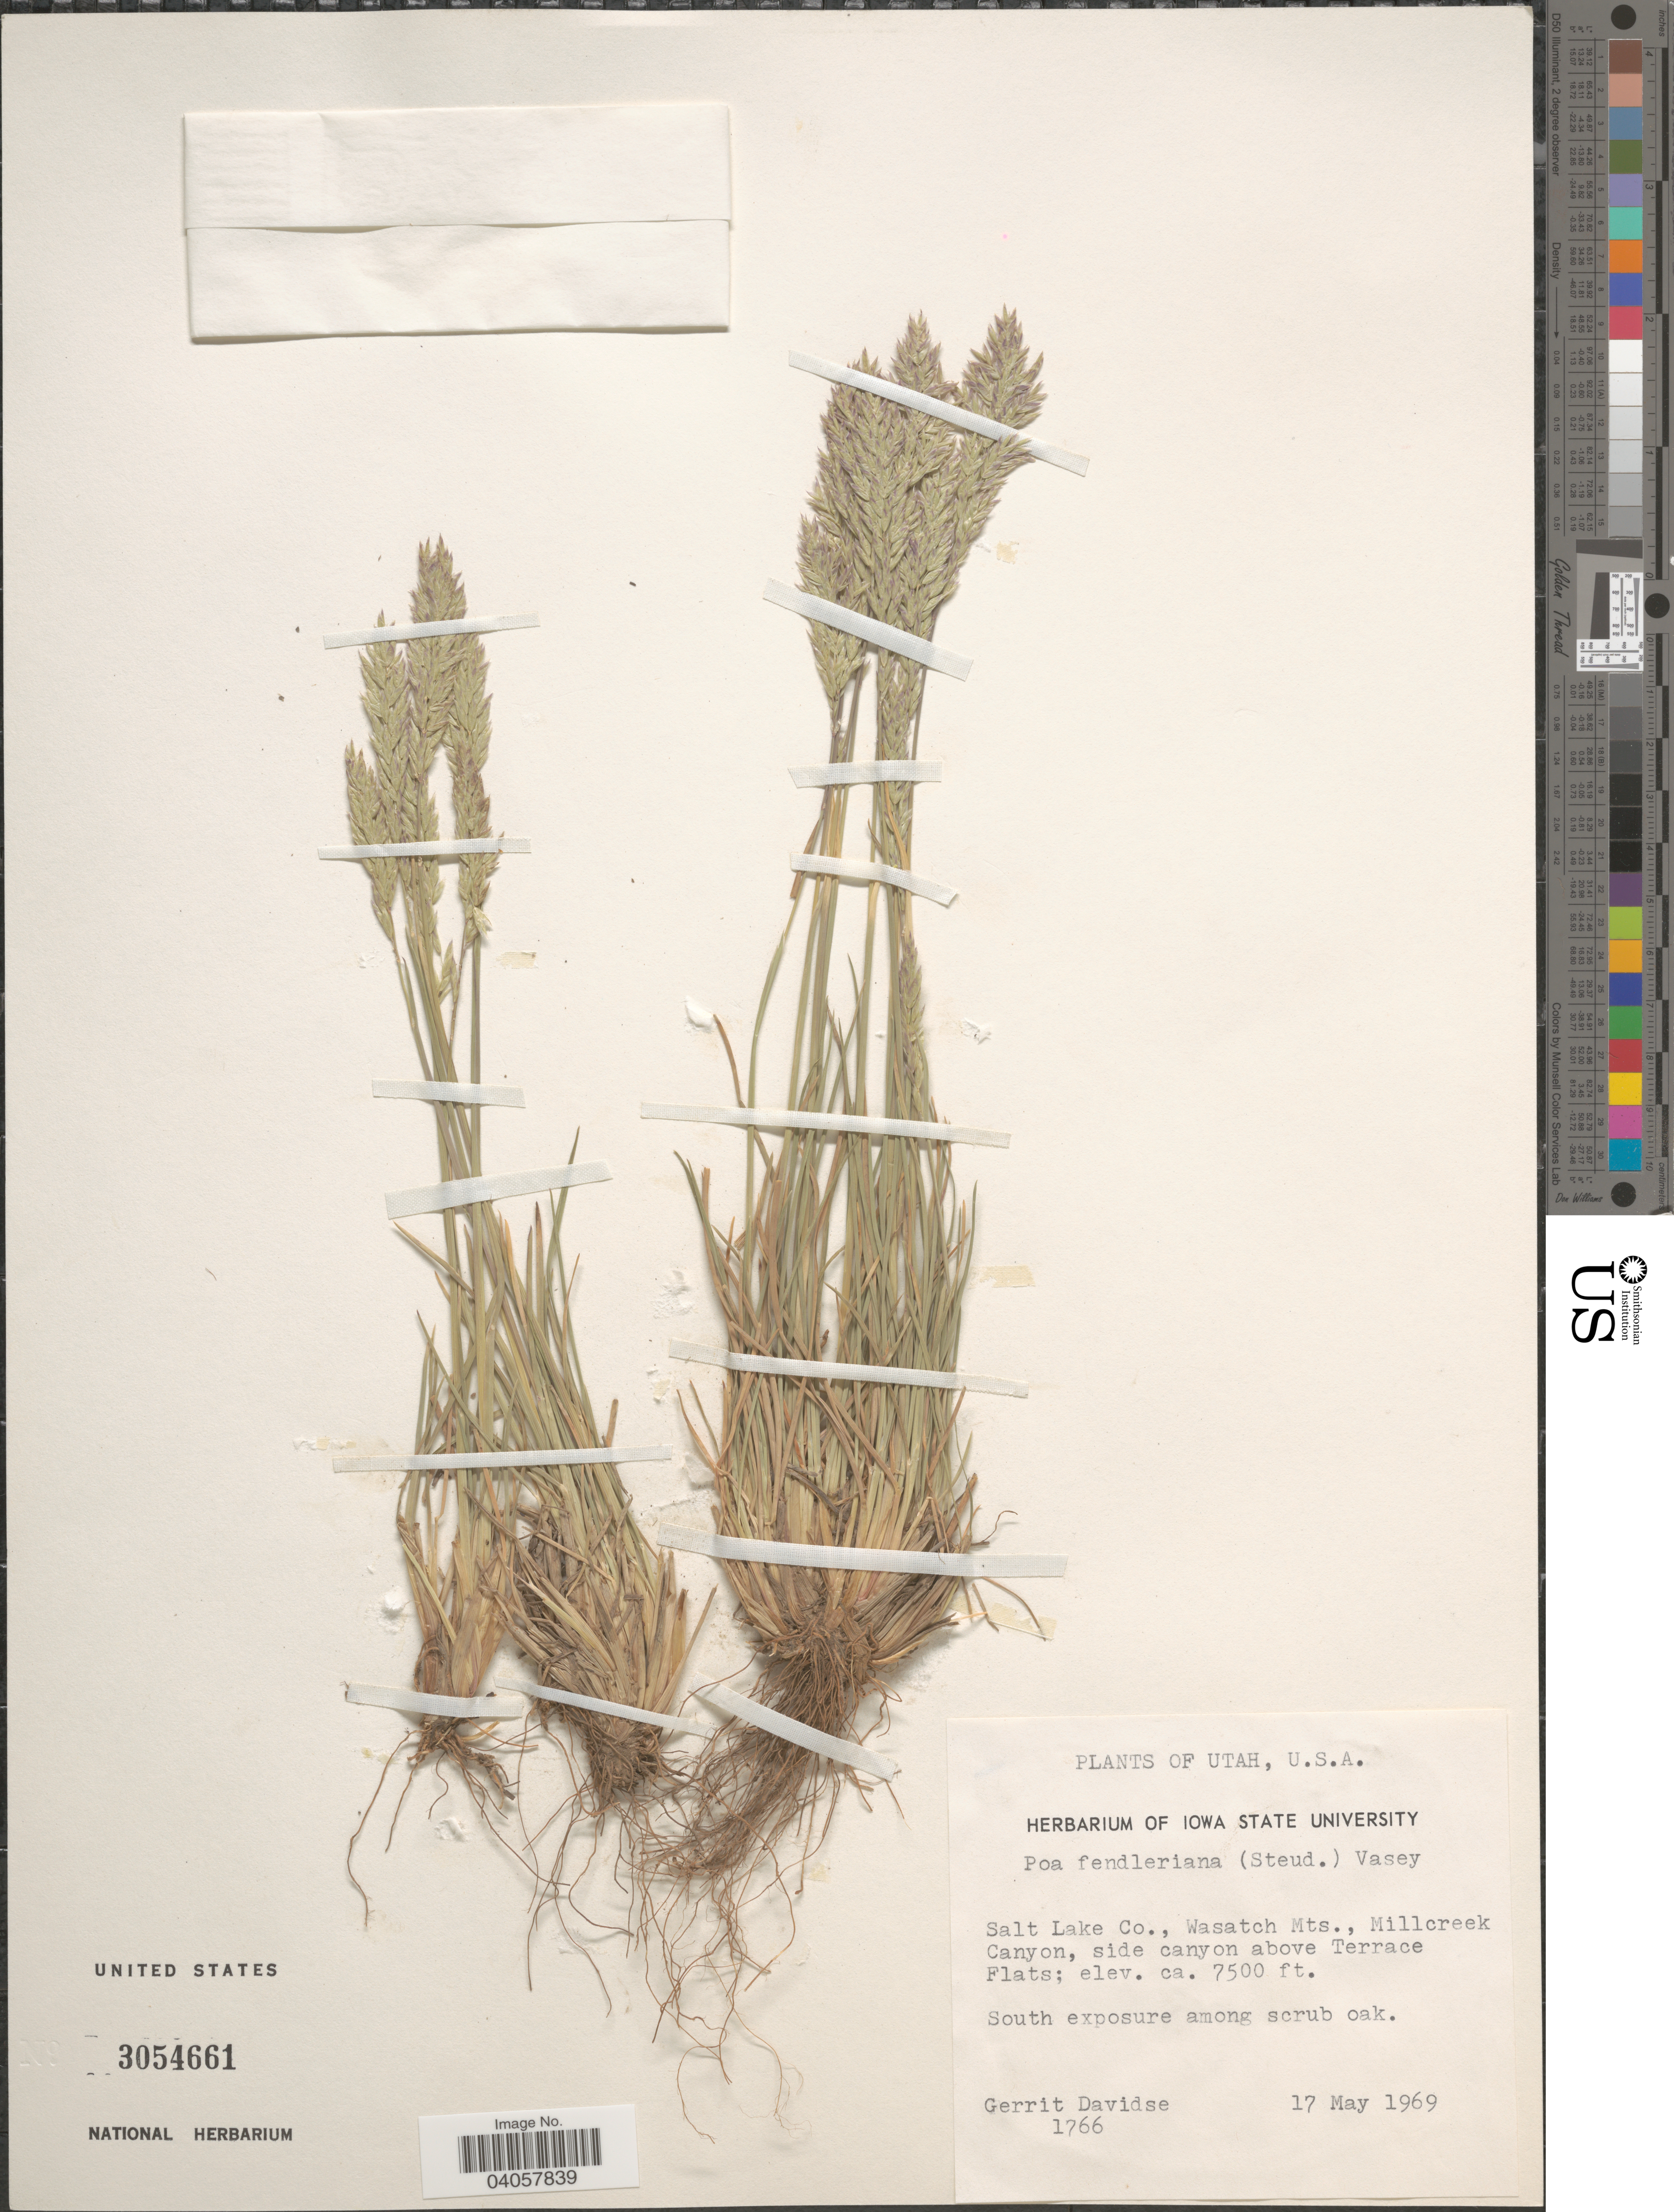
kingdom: Plantae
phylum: Tracheophyta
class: Liliopsida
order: Poales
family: Poaceae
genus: Poa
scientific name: Poa fendleriana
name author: (Steud.) Vasey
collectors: G. Davidse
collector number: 1766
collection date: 1969-05-17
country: United States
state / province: Utah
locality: Salt Lake Co., Wasatch Mts., Millcreek Canyon, side canyon above Terrace Flats. South exposure among scrub oak.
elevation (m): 2286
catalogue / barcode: US 3054661